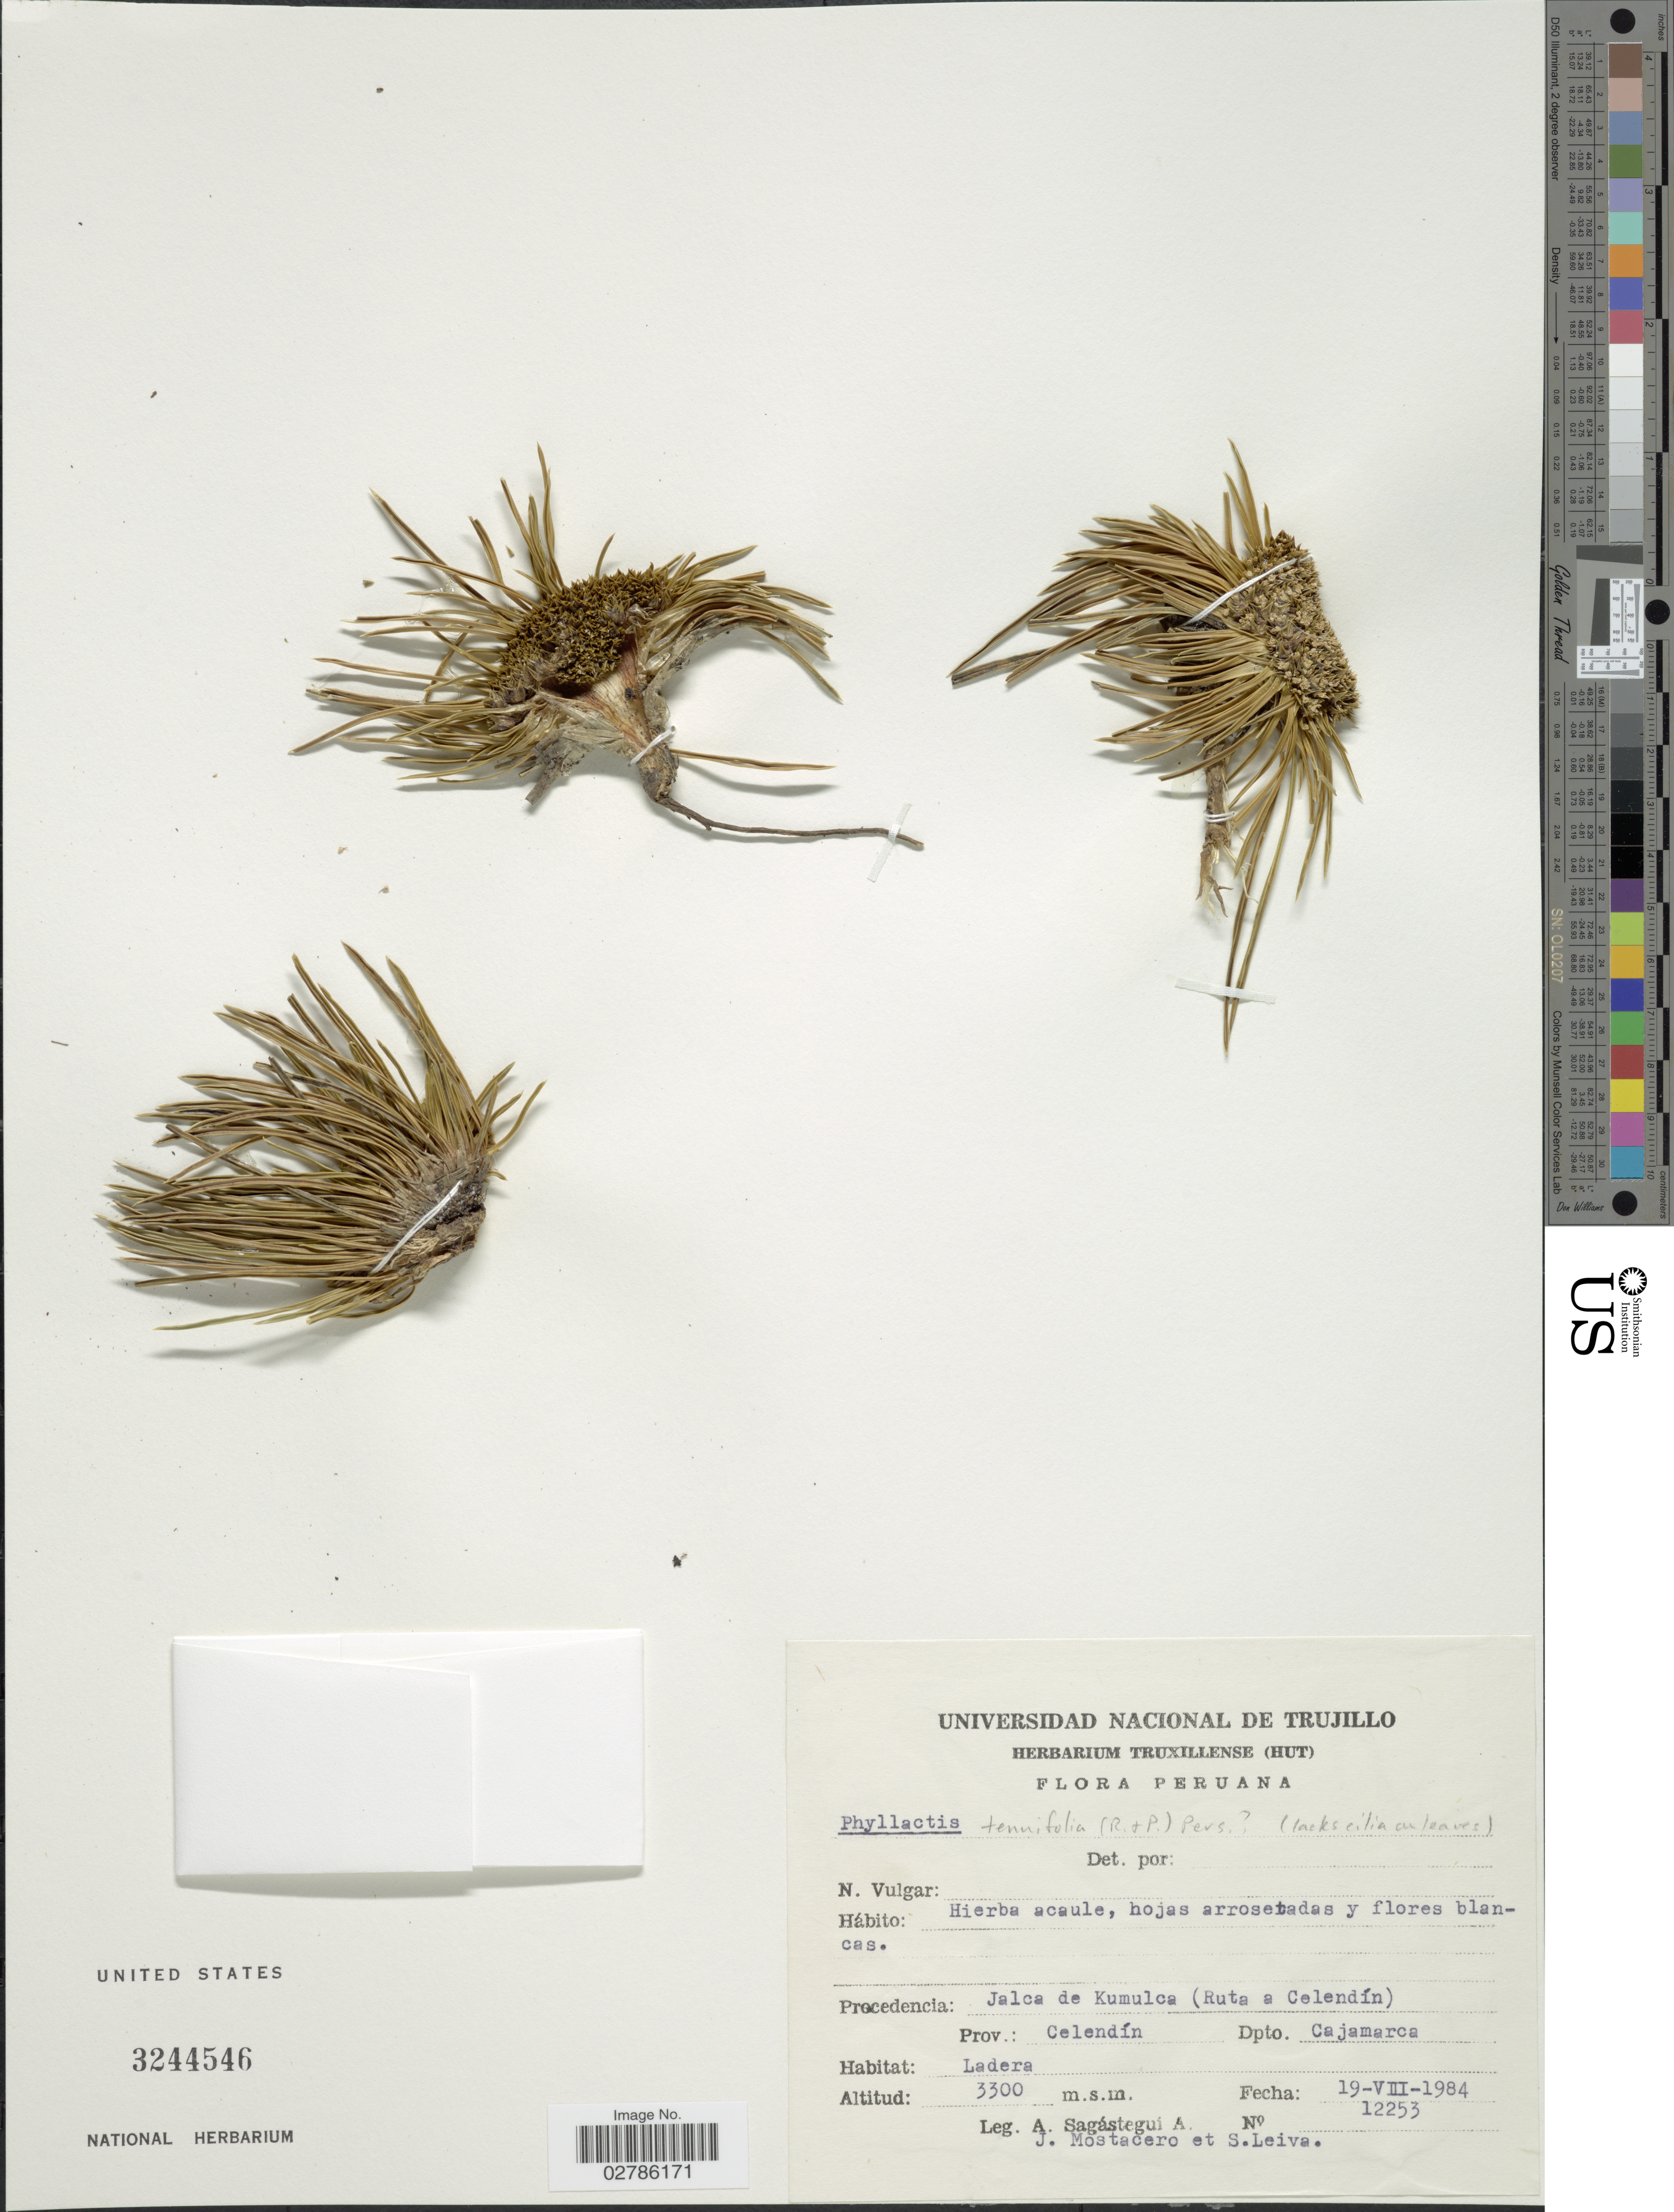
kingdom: Plantae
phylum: Tracheophyta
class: Magnoliopsida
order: Dipsacales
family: Caprifoliaceae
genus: Phyllactis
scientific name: Phyllactis tenuifolia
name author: (Ruiz & Pav.) Pers.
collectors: A. Sagástegui A., J. Mostacero & S. Leiva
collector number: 12253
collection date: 1984-07-19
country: Peru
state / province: Cajamarca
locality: Procedencia Jalca de Kumulca (Ruta a Celendín), Prov. Celedín, Dpto. Cajamarca, Ladera.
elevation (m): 3300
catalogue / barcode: US 3244546